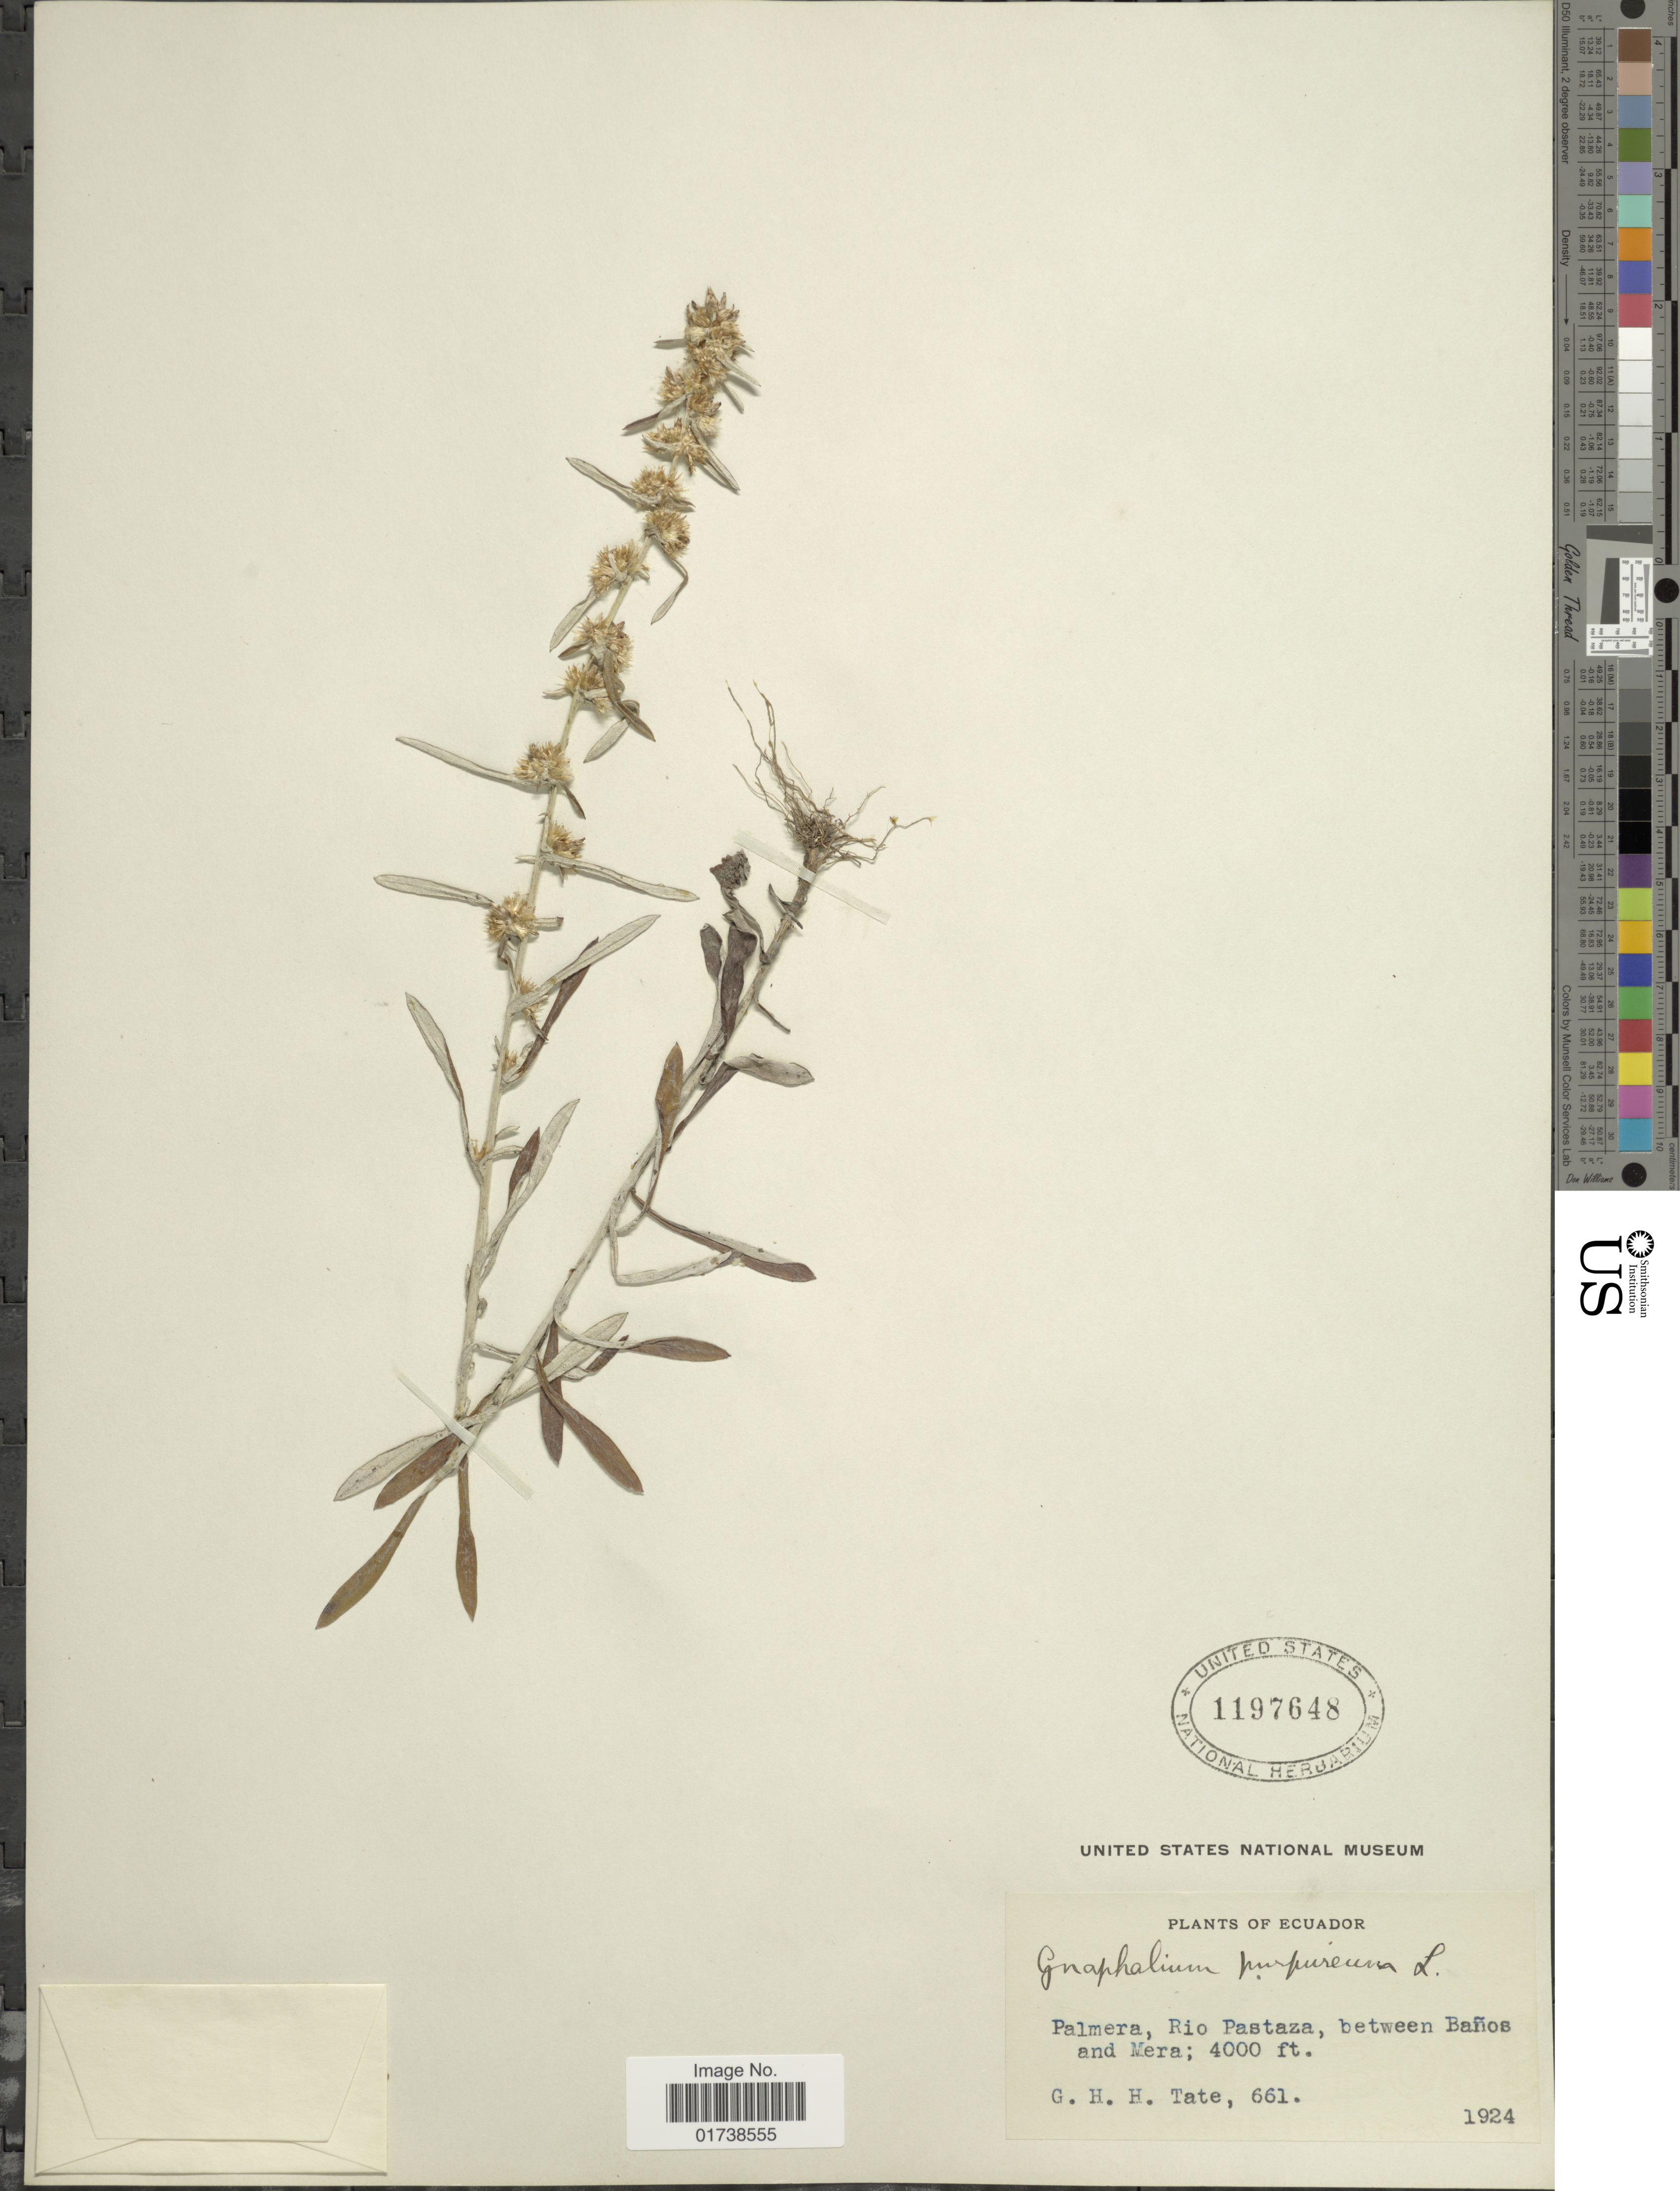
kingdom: Plantae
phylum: Tracheophyta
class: Magnoliopsida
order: Asterales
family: Asteraceae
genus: Gamochaeta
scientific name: Gamochaeta purpurea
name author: (L.) Cabrera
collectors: G. H. H.Tate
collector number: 661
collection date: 1924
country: Ecuador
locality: Palmera, Rio Pastaza, between Banos and Mera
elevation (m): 1219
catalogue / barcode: US 1197648